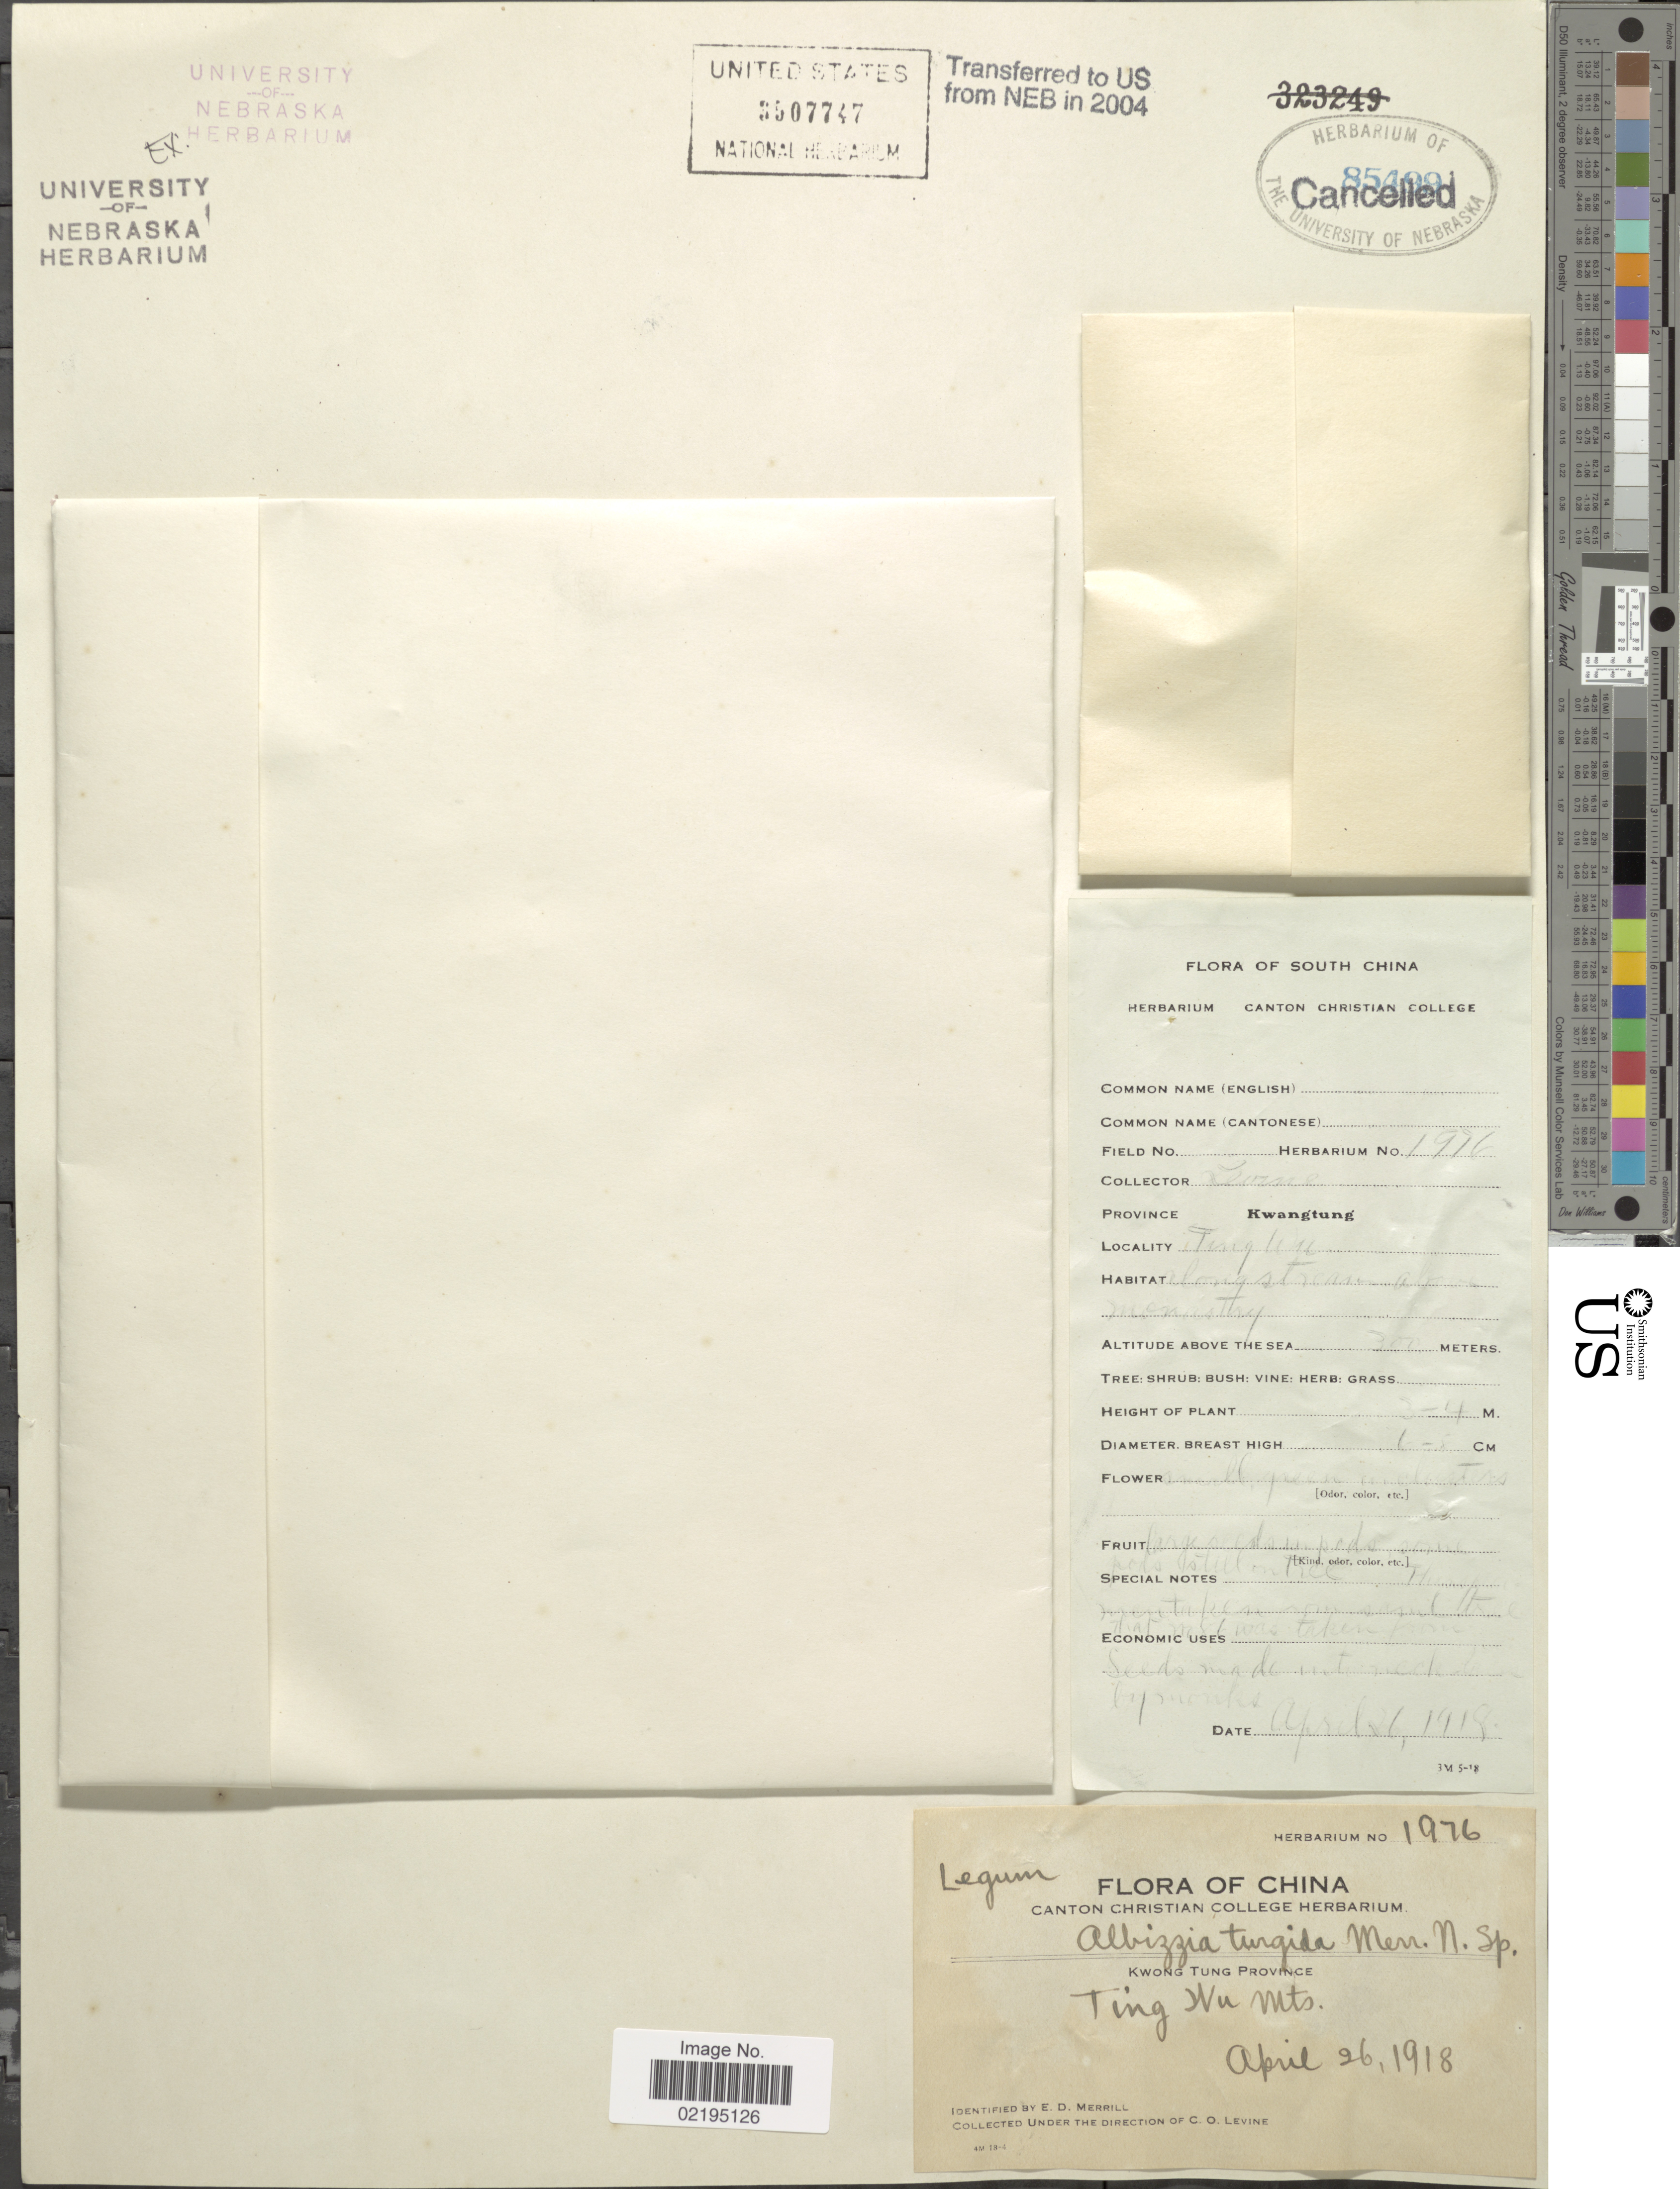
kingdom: Plantae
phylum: Tracheophyta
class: Magnoliopsida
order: Fabales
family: Fabaceae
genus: Albizia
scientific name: Albizia turgida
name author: (Merr.) Merr.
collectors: C. O. Levine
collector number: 1976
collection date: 1918-04-26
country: China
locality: South China, Kwong Tung Province, Ting Wu Mts., along stream, about Monastery. [interpreted]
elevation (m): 300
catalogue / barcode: US 3507747